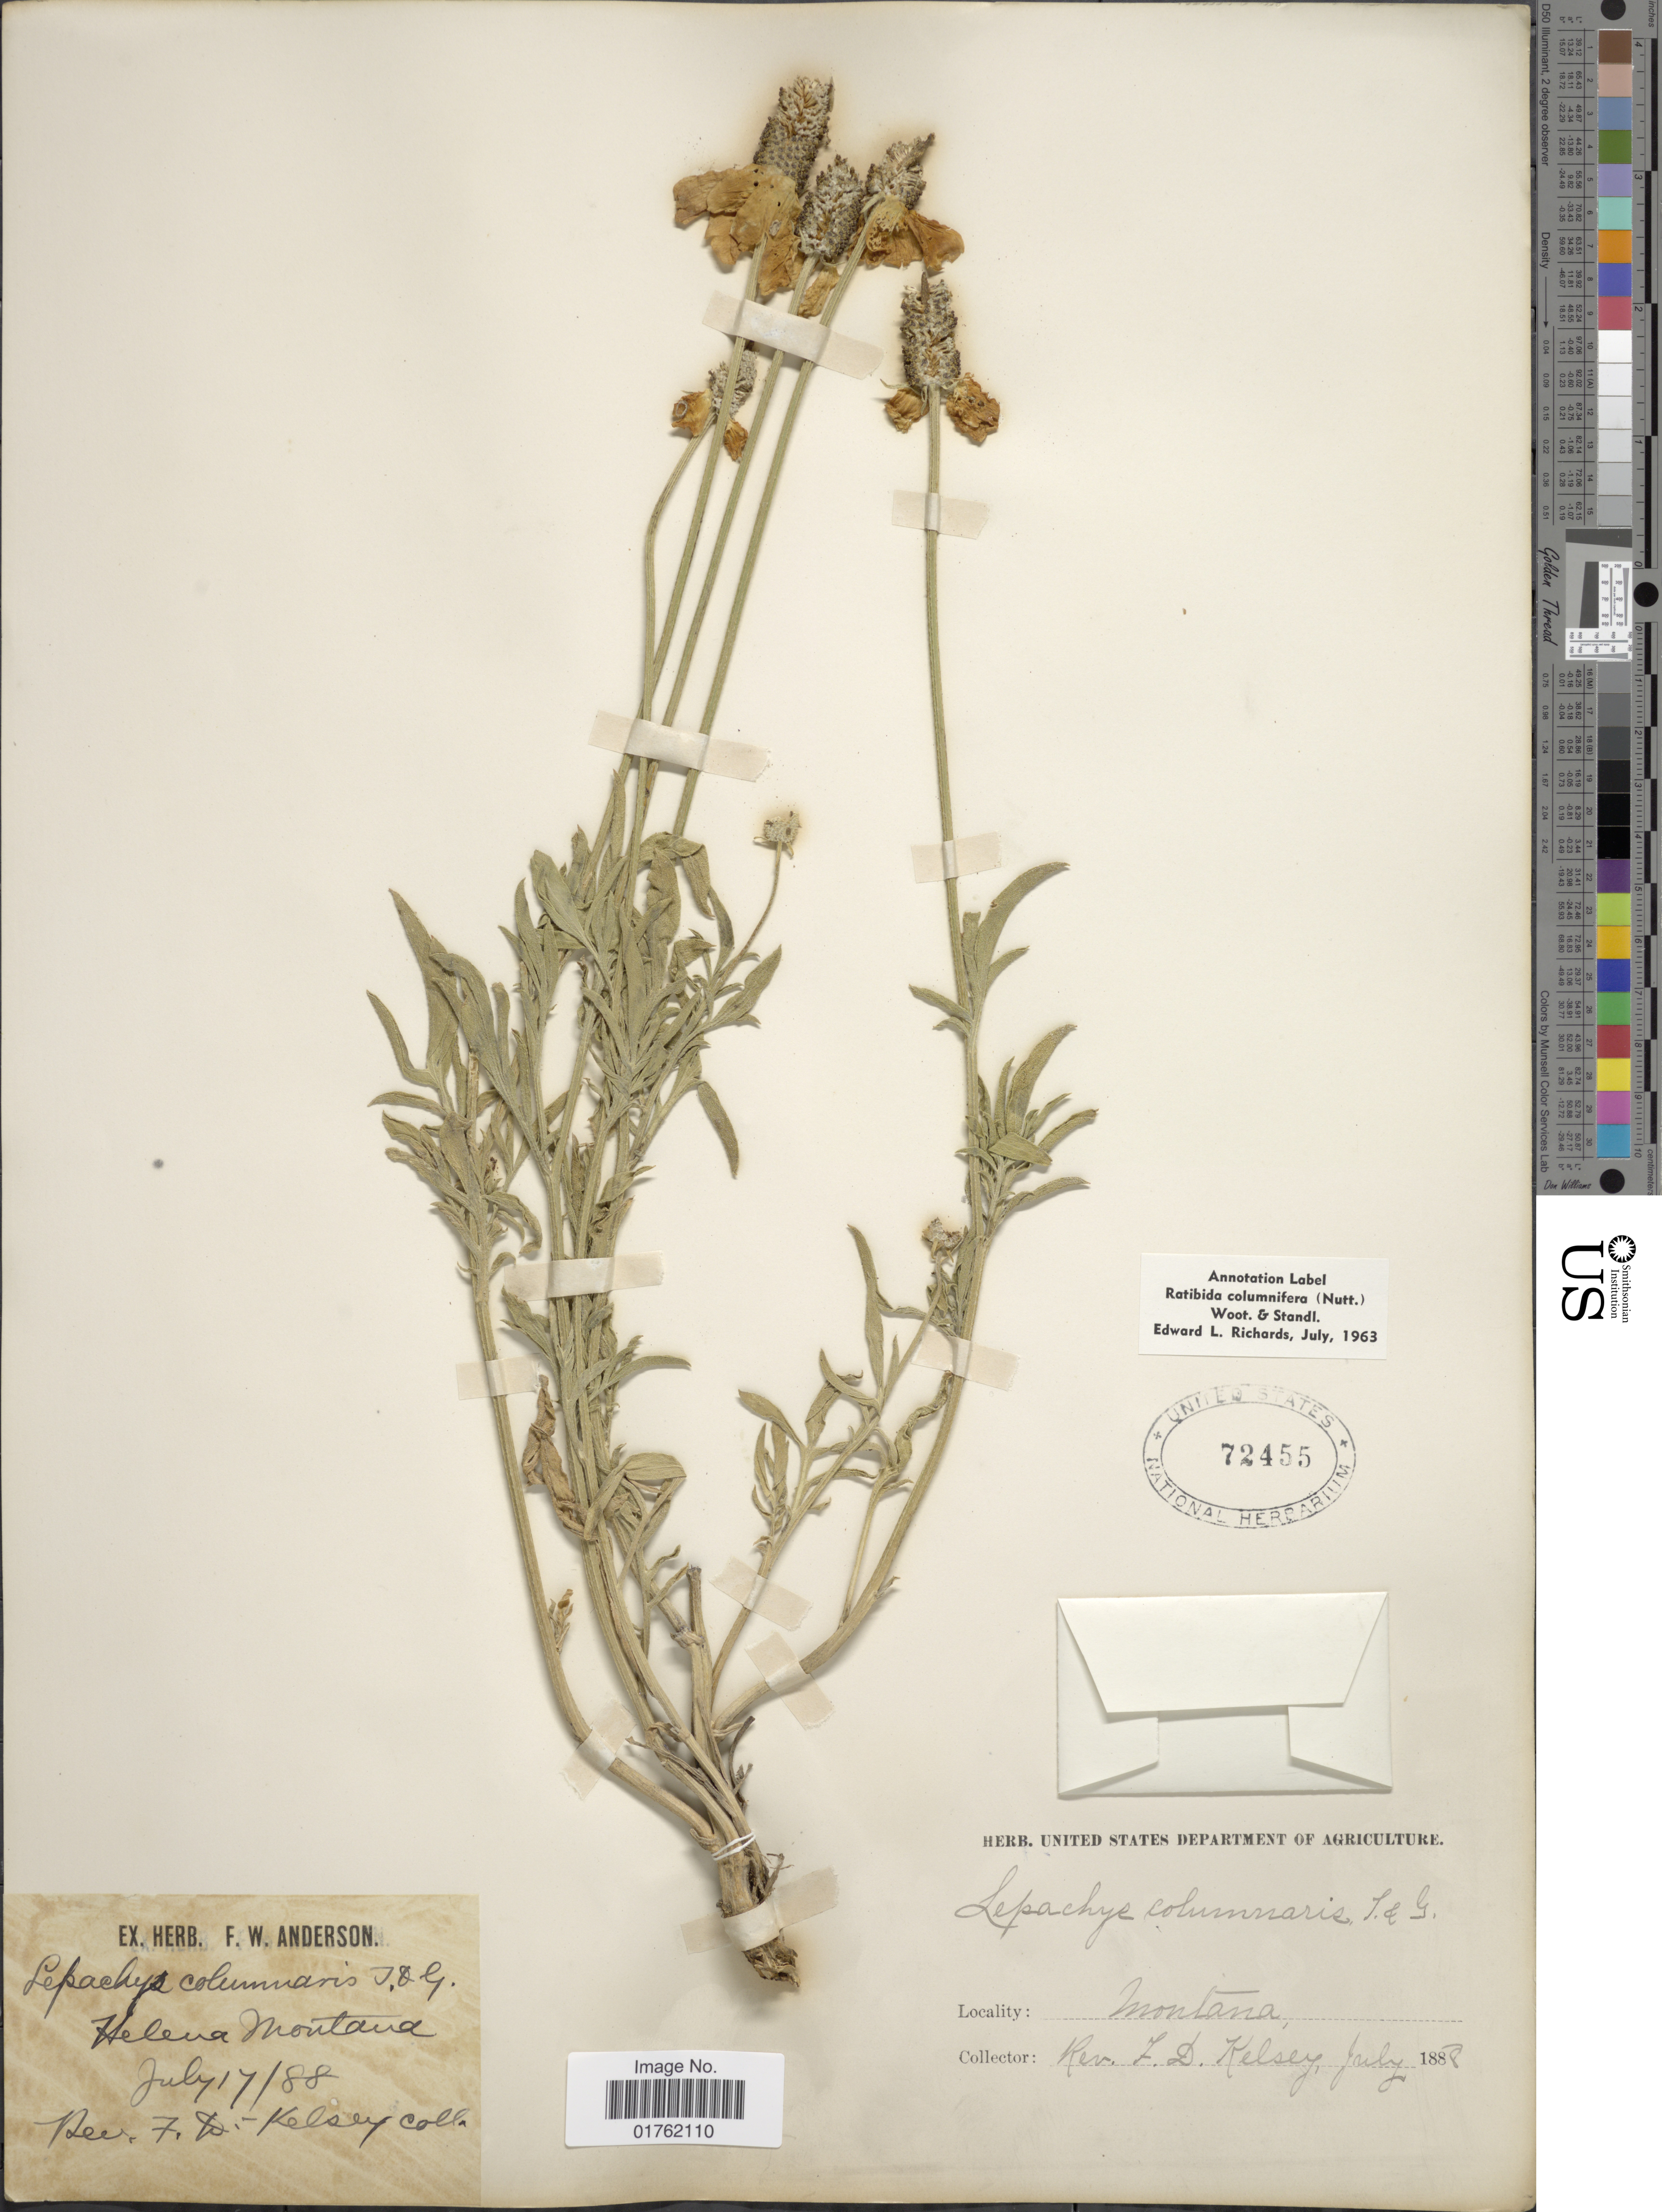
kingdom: Plantae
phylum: Tracheophyta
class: Magnoliopsida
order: Asterales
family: Asteraceae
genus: Ratibida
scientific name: Ratibida columnaris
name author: (Pursh) D. Don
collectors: F. Kelsey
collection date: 1888-07-17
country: United States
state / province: Montana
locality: Helena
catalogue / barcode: US 72455